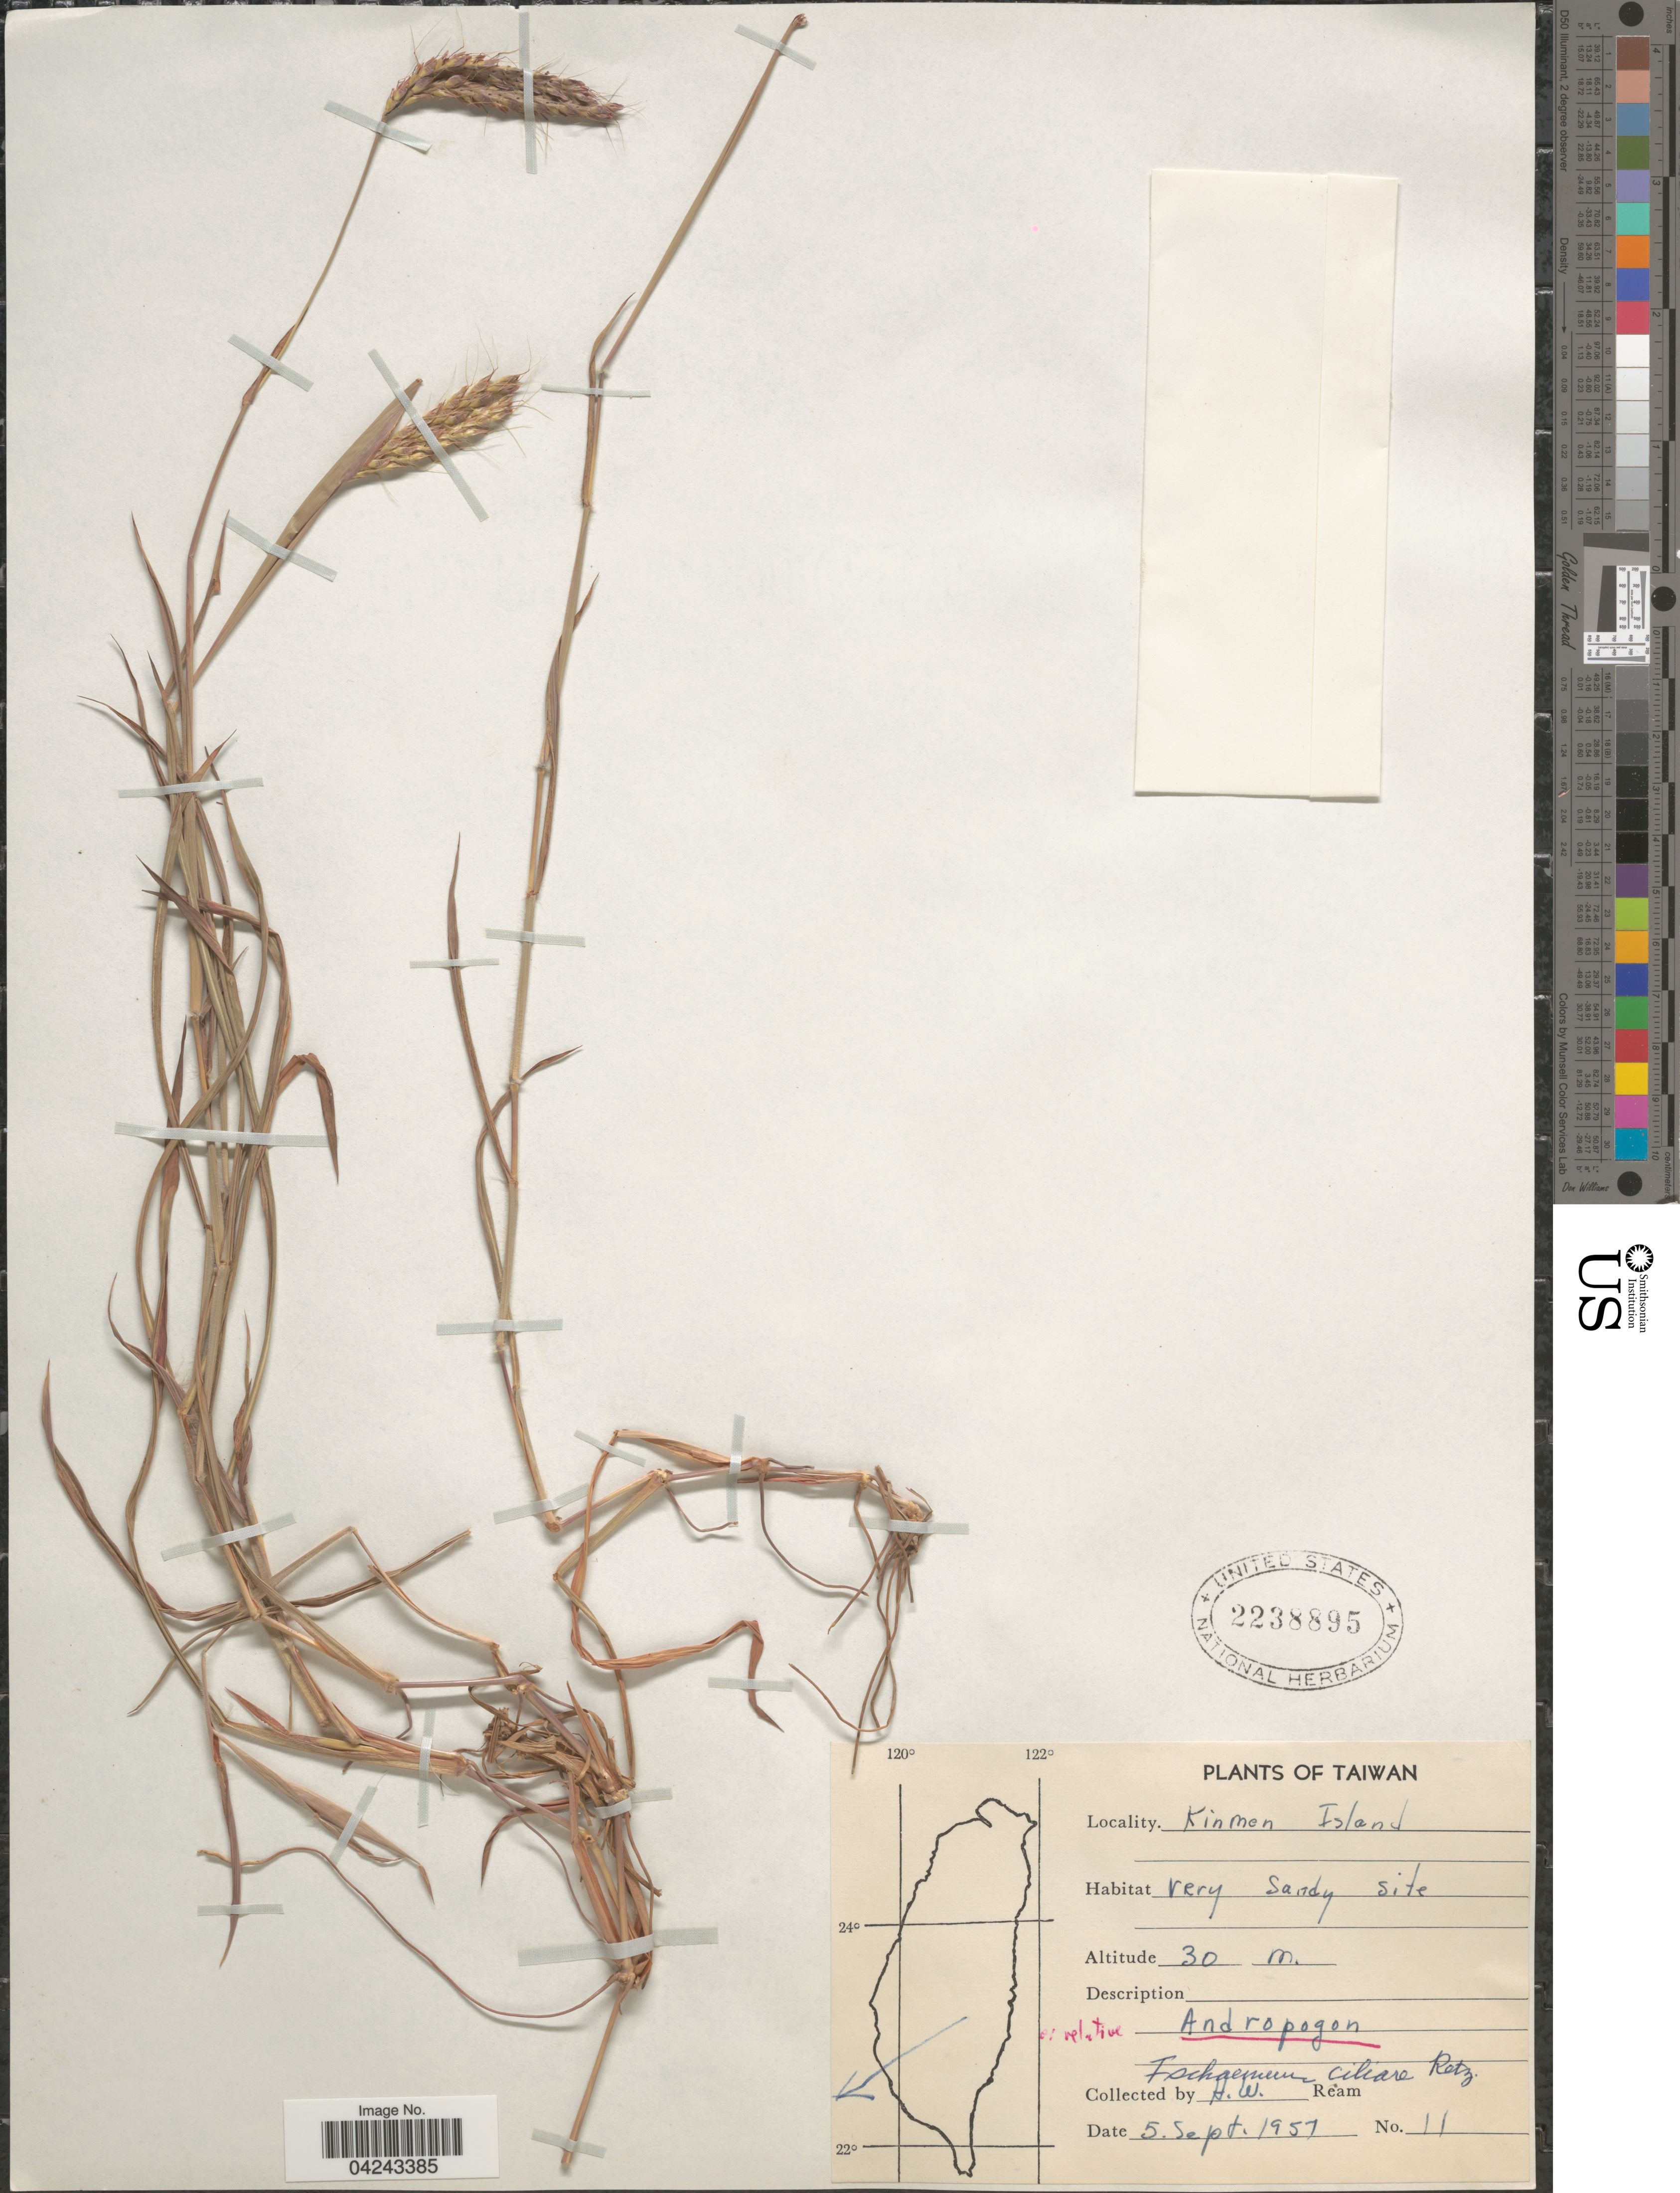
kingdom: Plantae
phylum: Tracheophyta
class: Liliopsida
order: Poales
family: Poaceae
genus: Ischaemum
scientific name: Ischaemum ciliare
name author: Retz.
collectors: H. Ream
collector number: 11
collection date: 1957-09-05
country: Taiwan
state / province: Kinmen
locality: Kinmen Island.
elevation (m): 30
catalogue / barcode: US 2238895